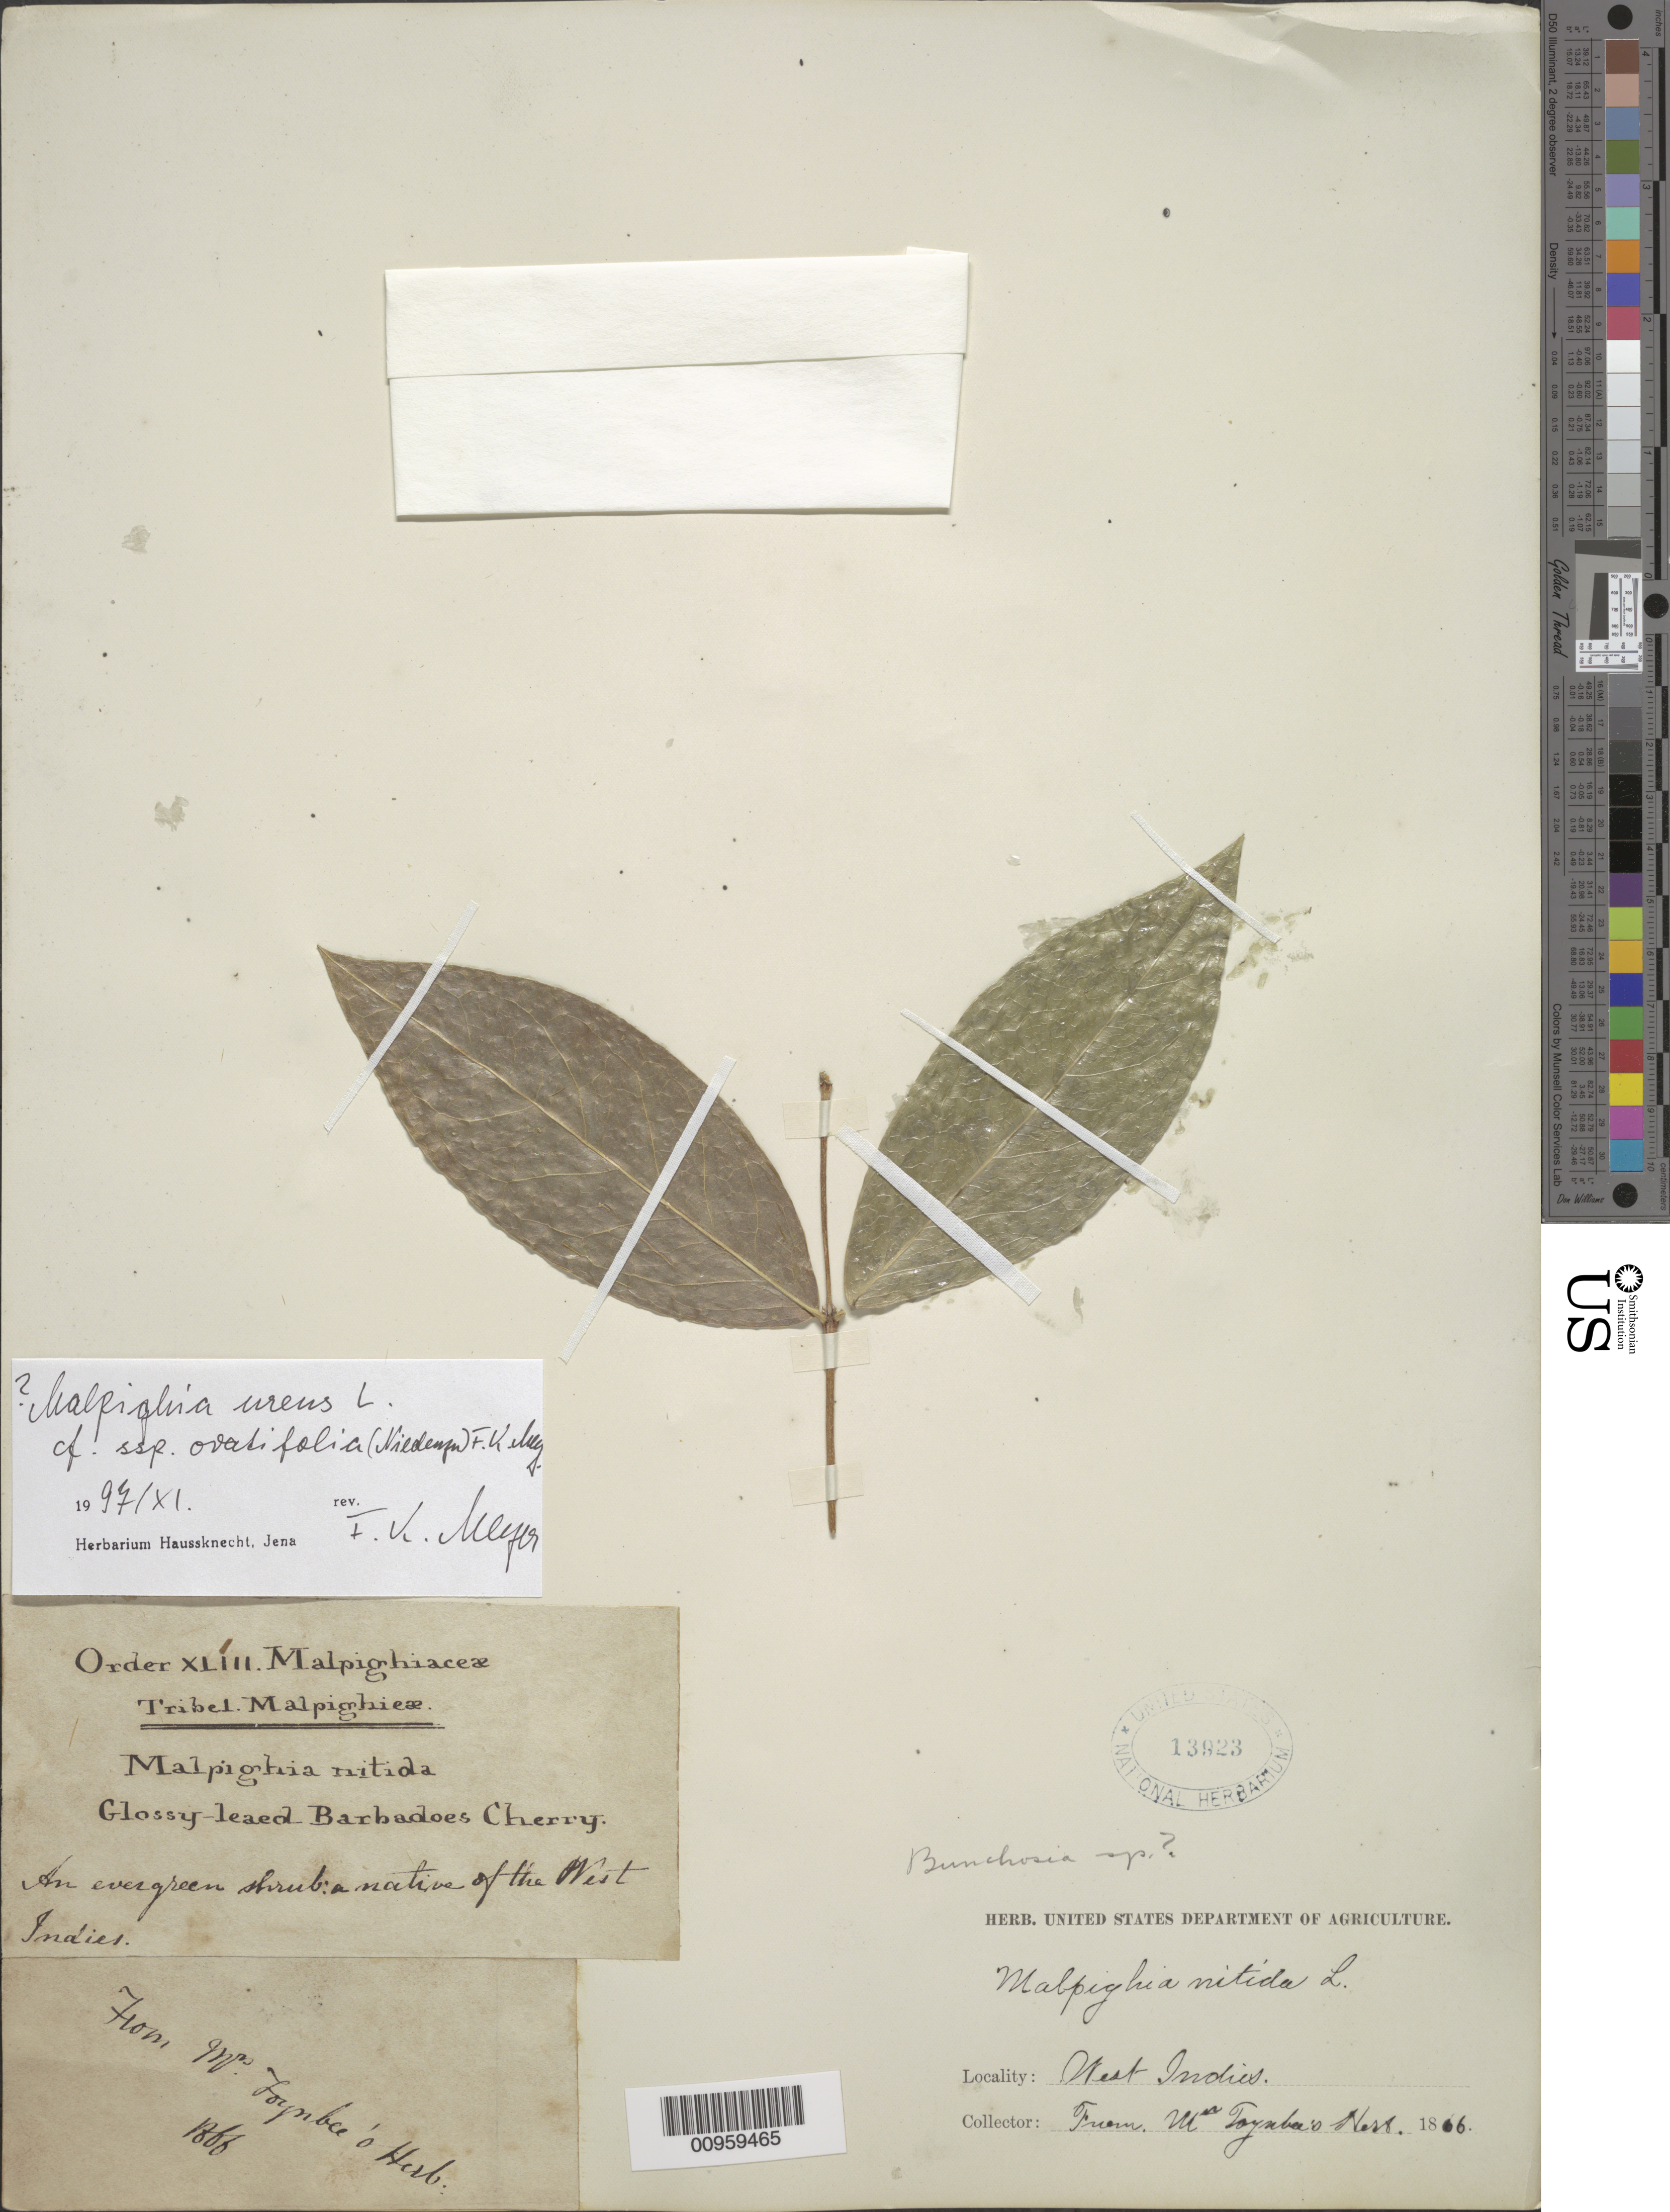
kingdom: Plantae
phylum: Tracheophyta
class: Magnoliopsida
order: Malpighiales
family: Malpighiaceae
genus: Malpighia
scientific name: Malpighia urens subsp. ovatifolia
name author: (Nied.) F.K. Mey.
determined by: Meyer, F. K.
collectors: M. Toymbee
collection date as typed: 1806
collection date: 1806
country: St. Christopher-Nevis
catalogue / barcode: US 13923